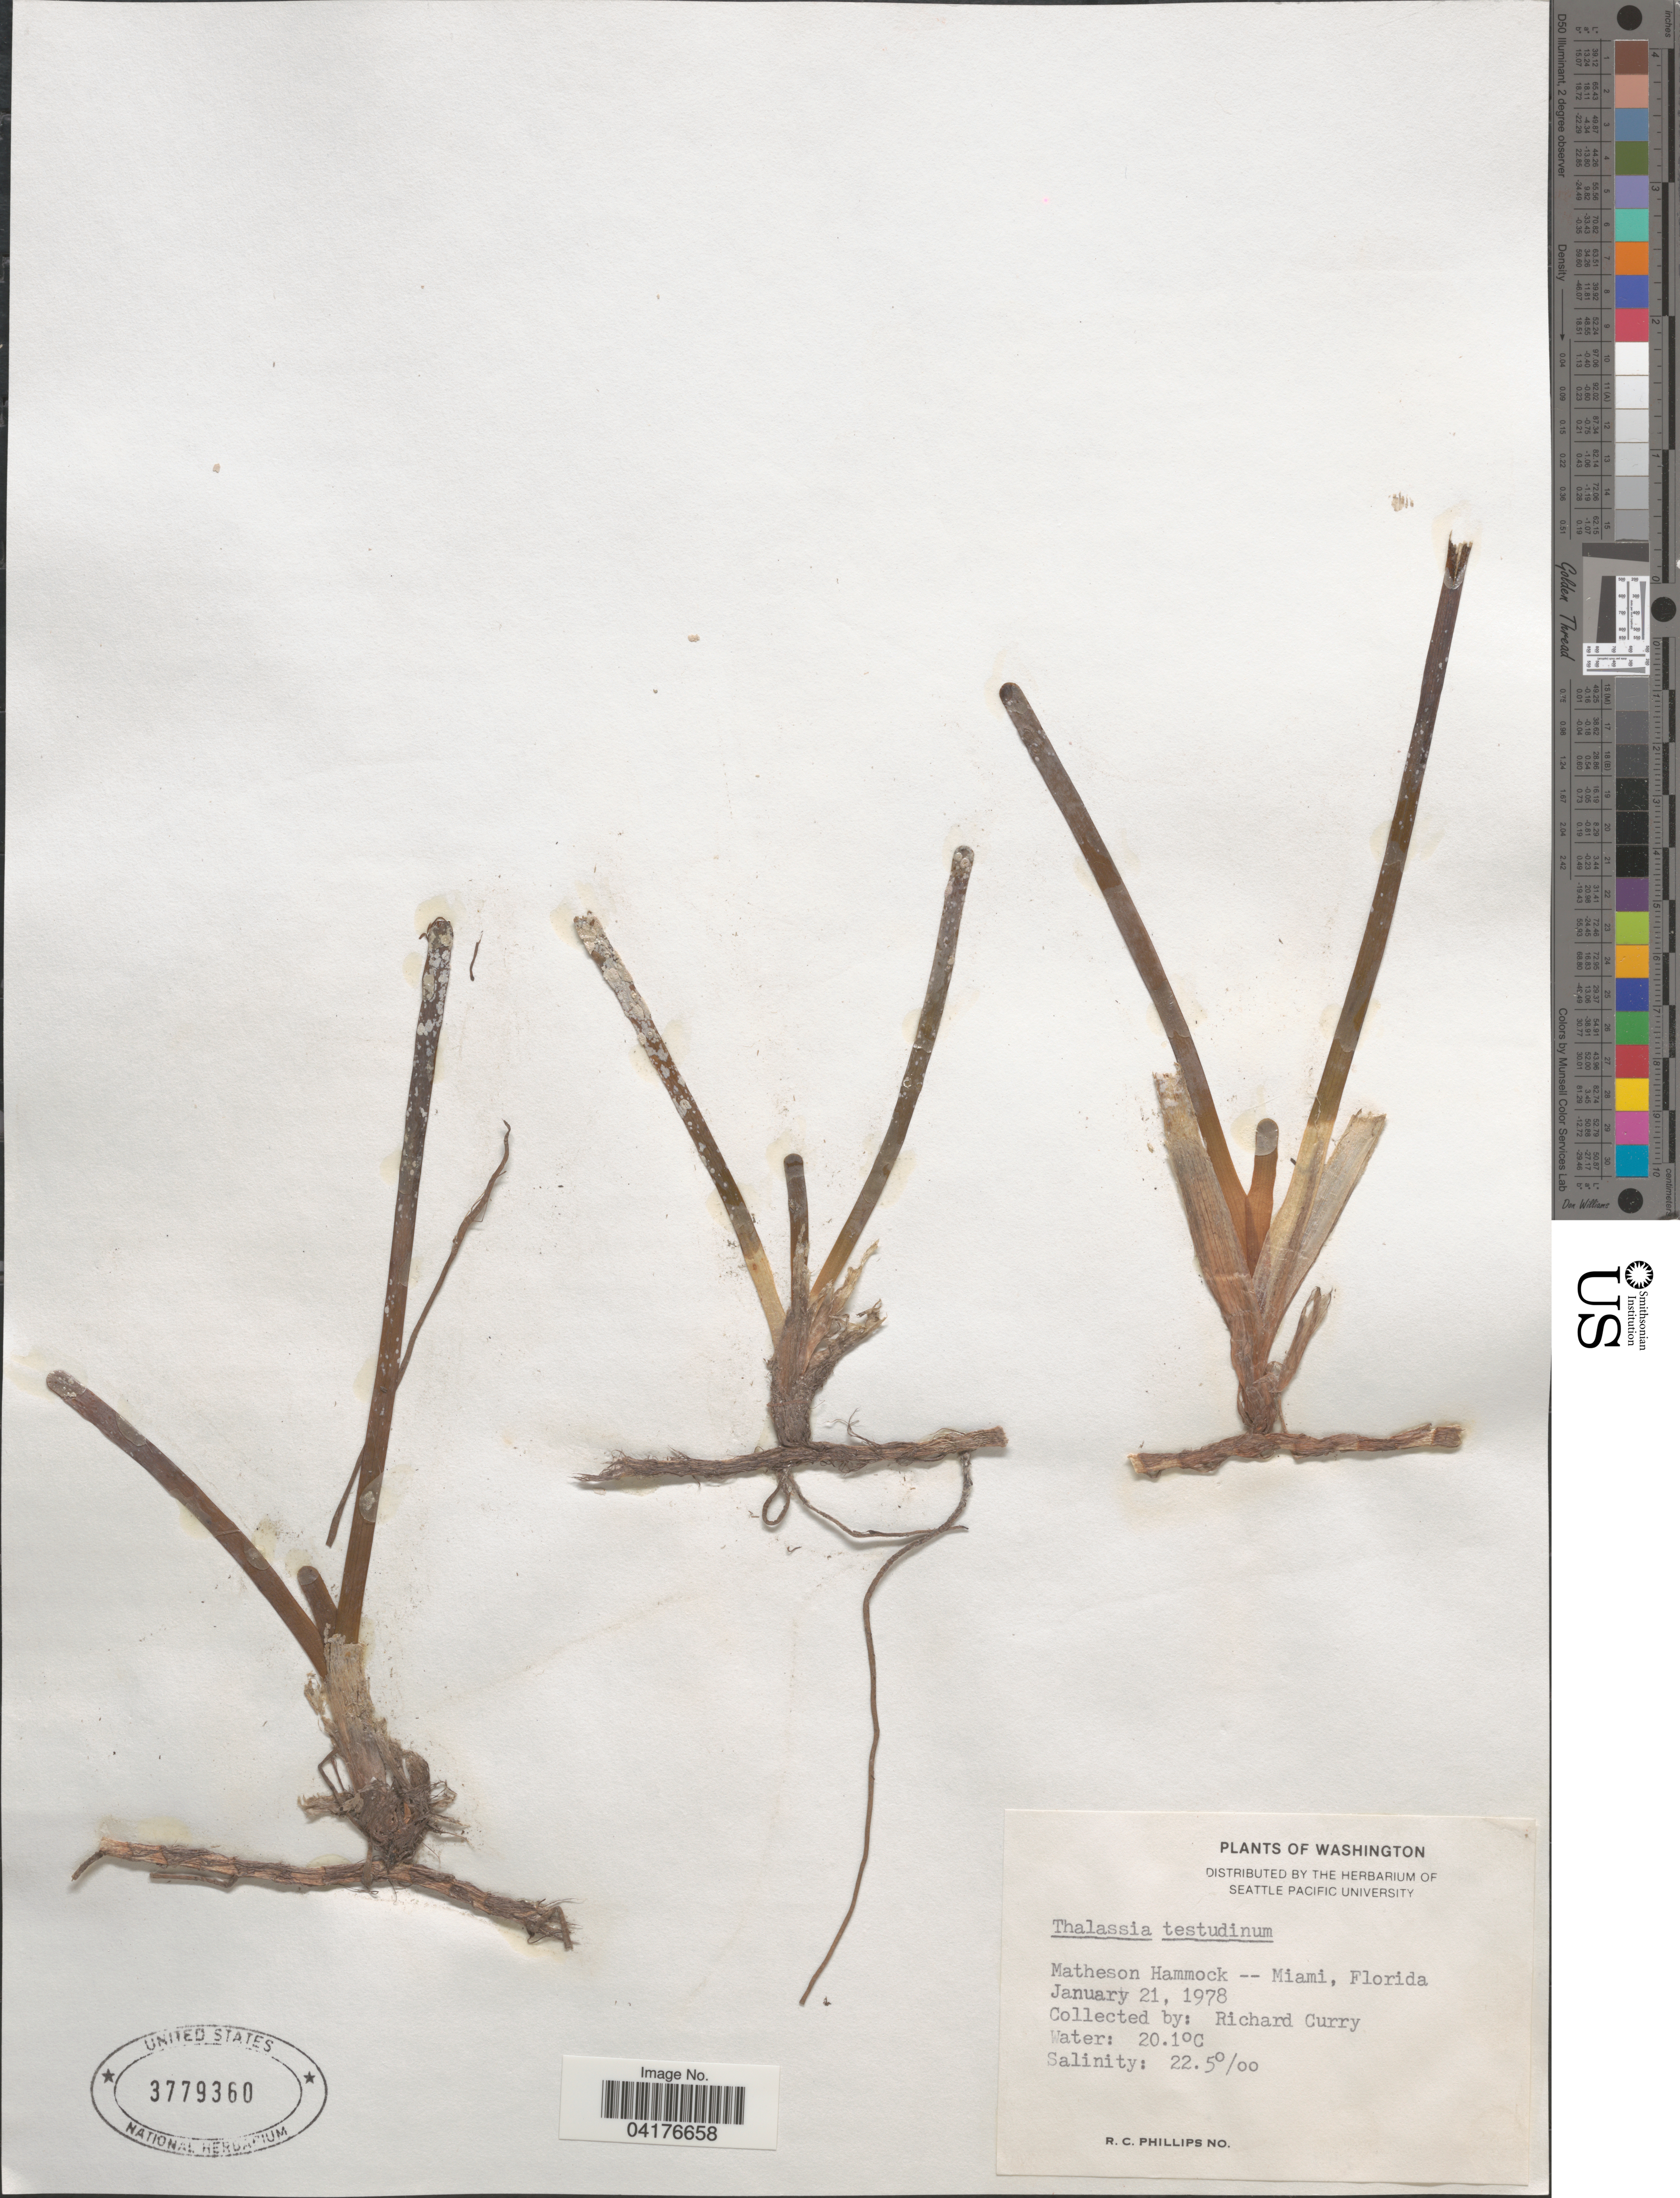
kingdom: Plantae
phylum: Tracheophyta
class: Liliopsida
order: Alismatales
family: Hydrocharitaceae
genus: Thalassia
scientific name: Thalassia testudinum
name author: Banks & Sol. ex K.D. Koenig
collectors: R. Curry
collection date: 1978-01-21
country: United States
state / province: Florida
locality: Matheson Hammock -- Miami.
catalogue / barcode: US 3779360